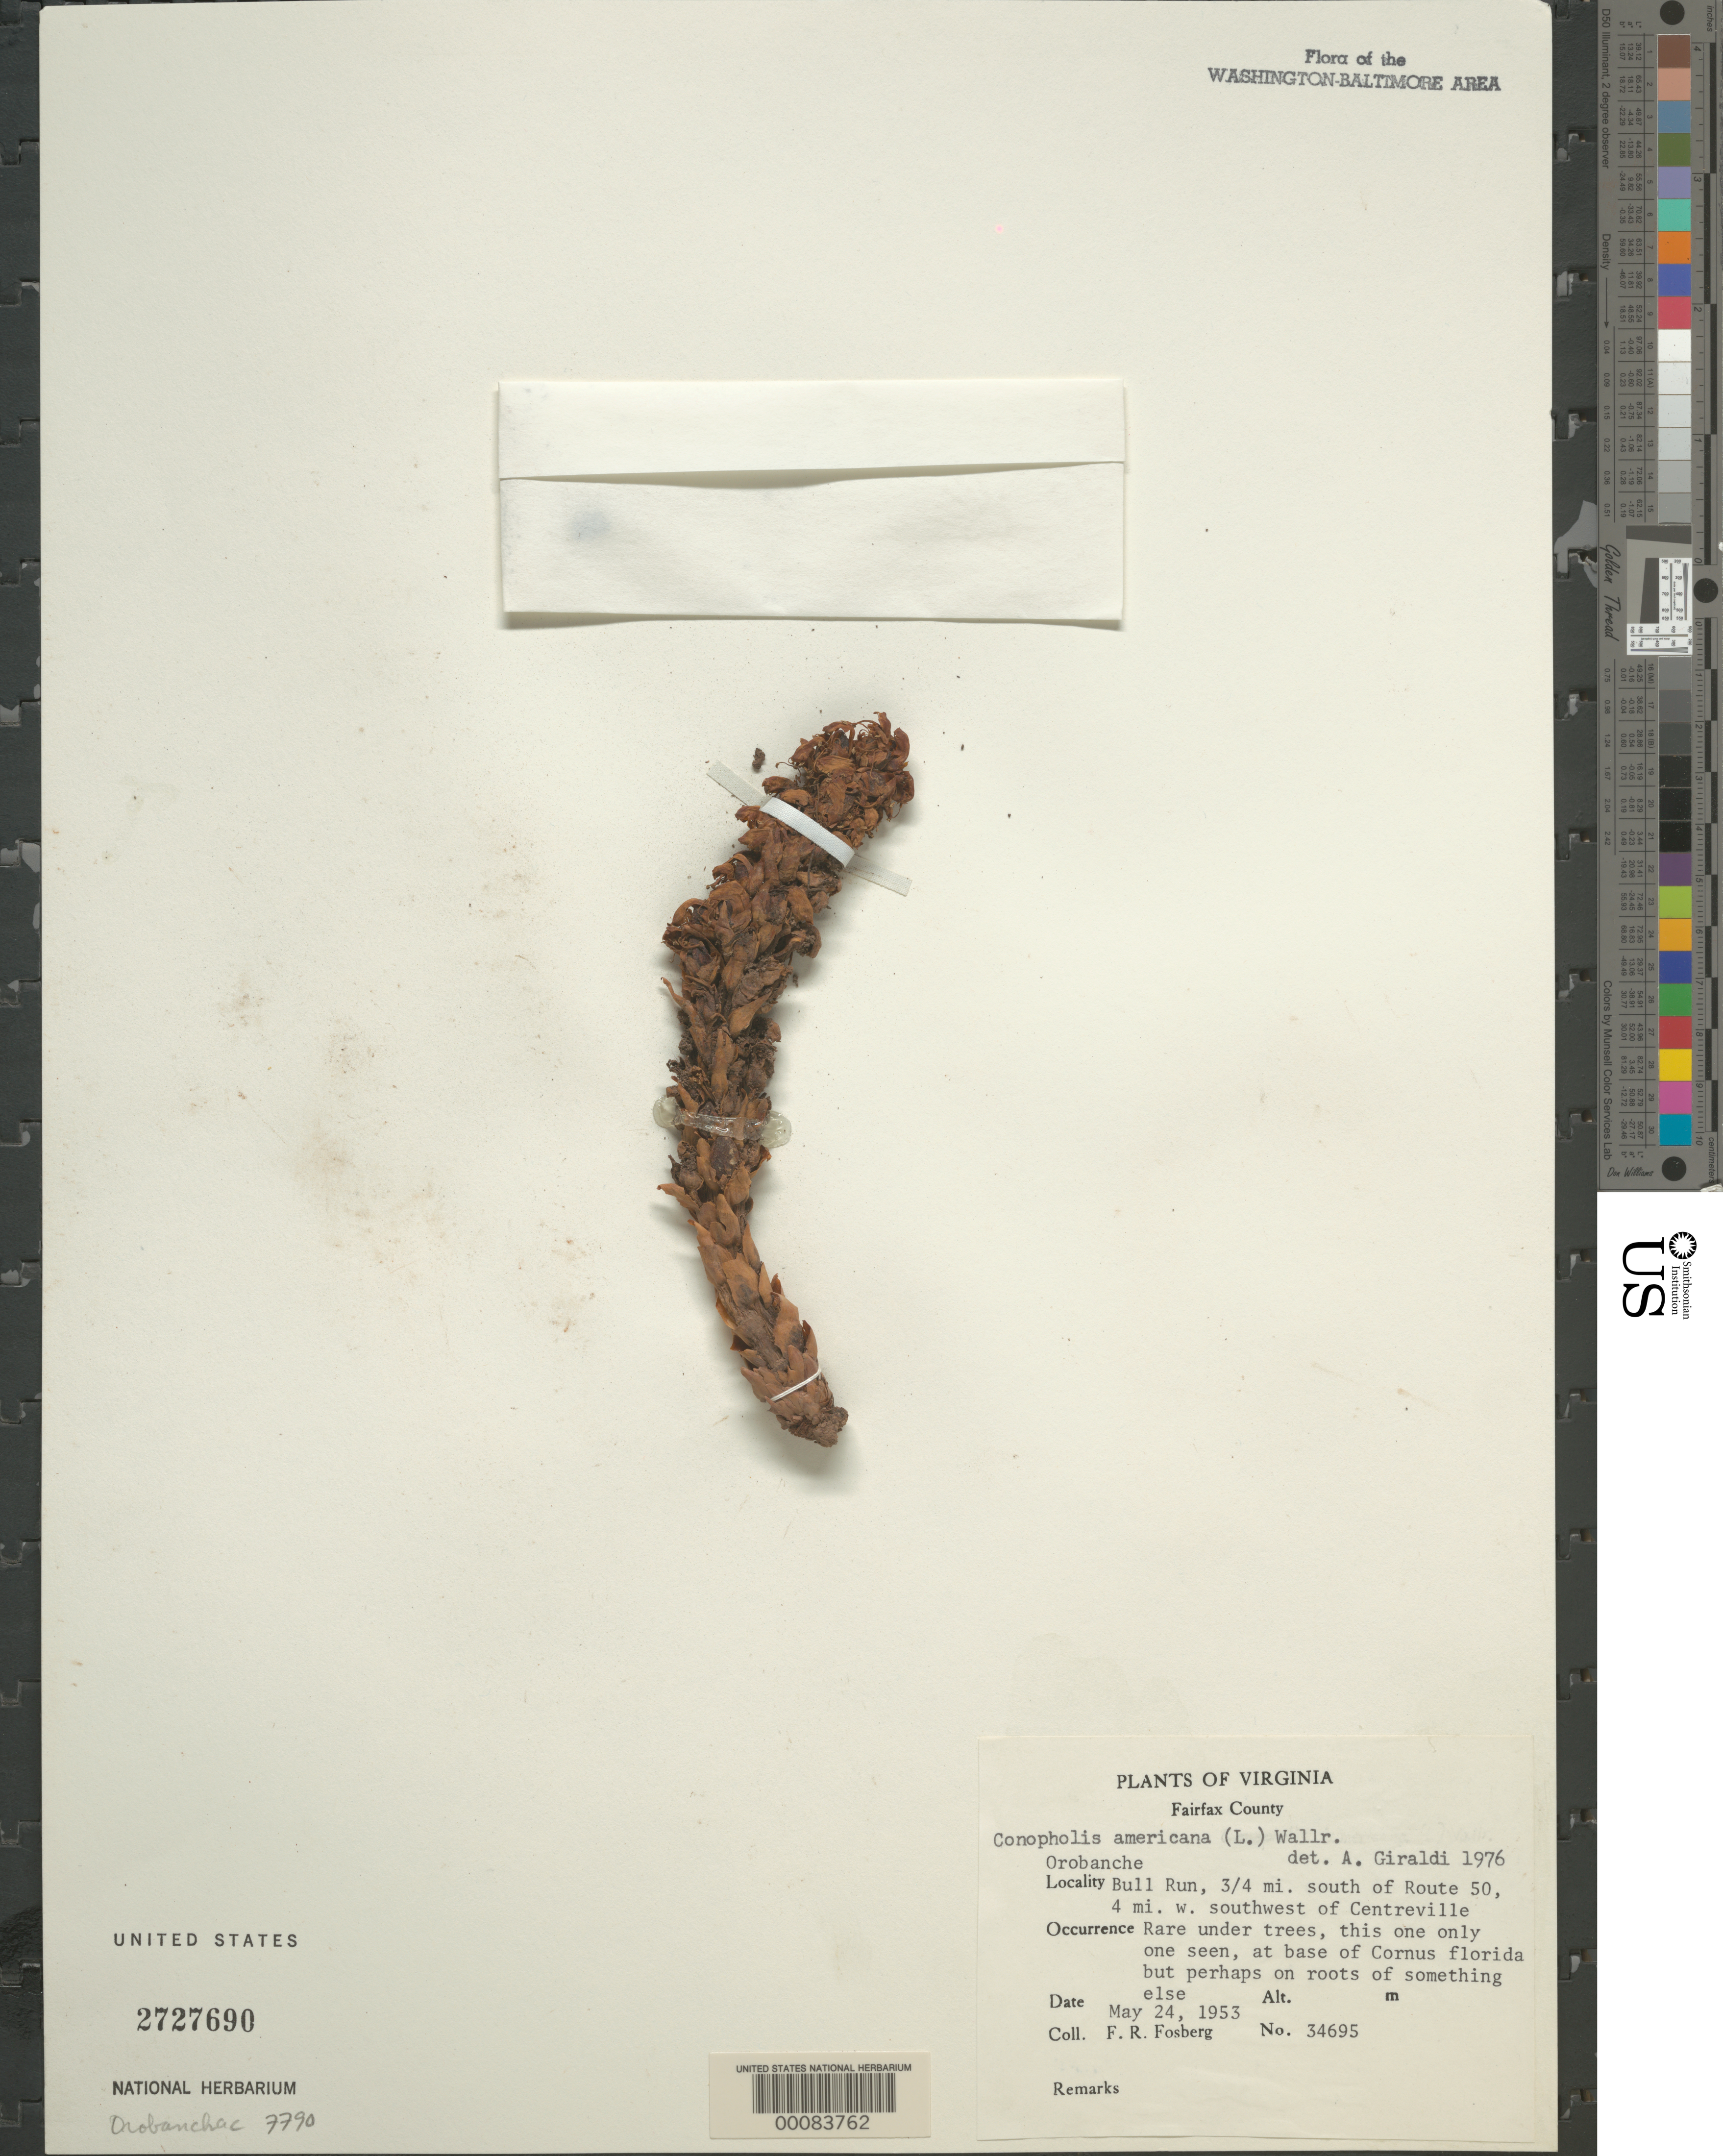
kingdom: Plantae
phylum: Tracheophyta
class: Magnoliopsida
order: Lamiales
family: Orobanchaceae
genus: Conopholis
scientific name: Conopholis americana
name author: (L. f.) Wallr.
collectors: F. R. Fosberg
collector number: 34695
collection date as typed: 24 May 1953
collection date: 1953-05-24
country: United States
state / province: Virginia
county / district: Fairfax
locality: Bull Run south of Rt 50 and SW of Centreville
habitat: Base of Cornus florida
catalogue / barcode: US 2727690